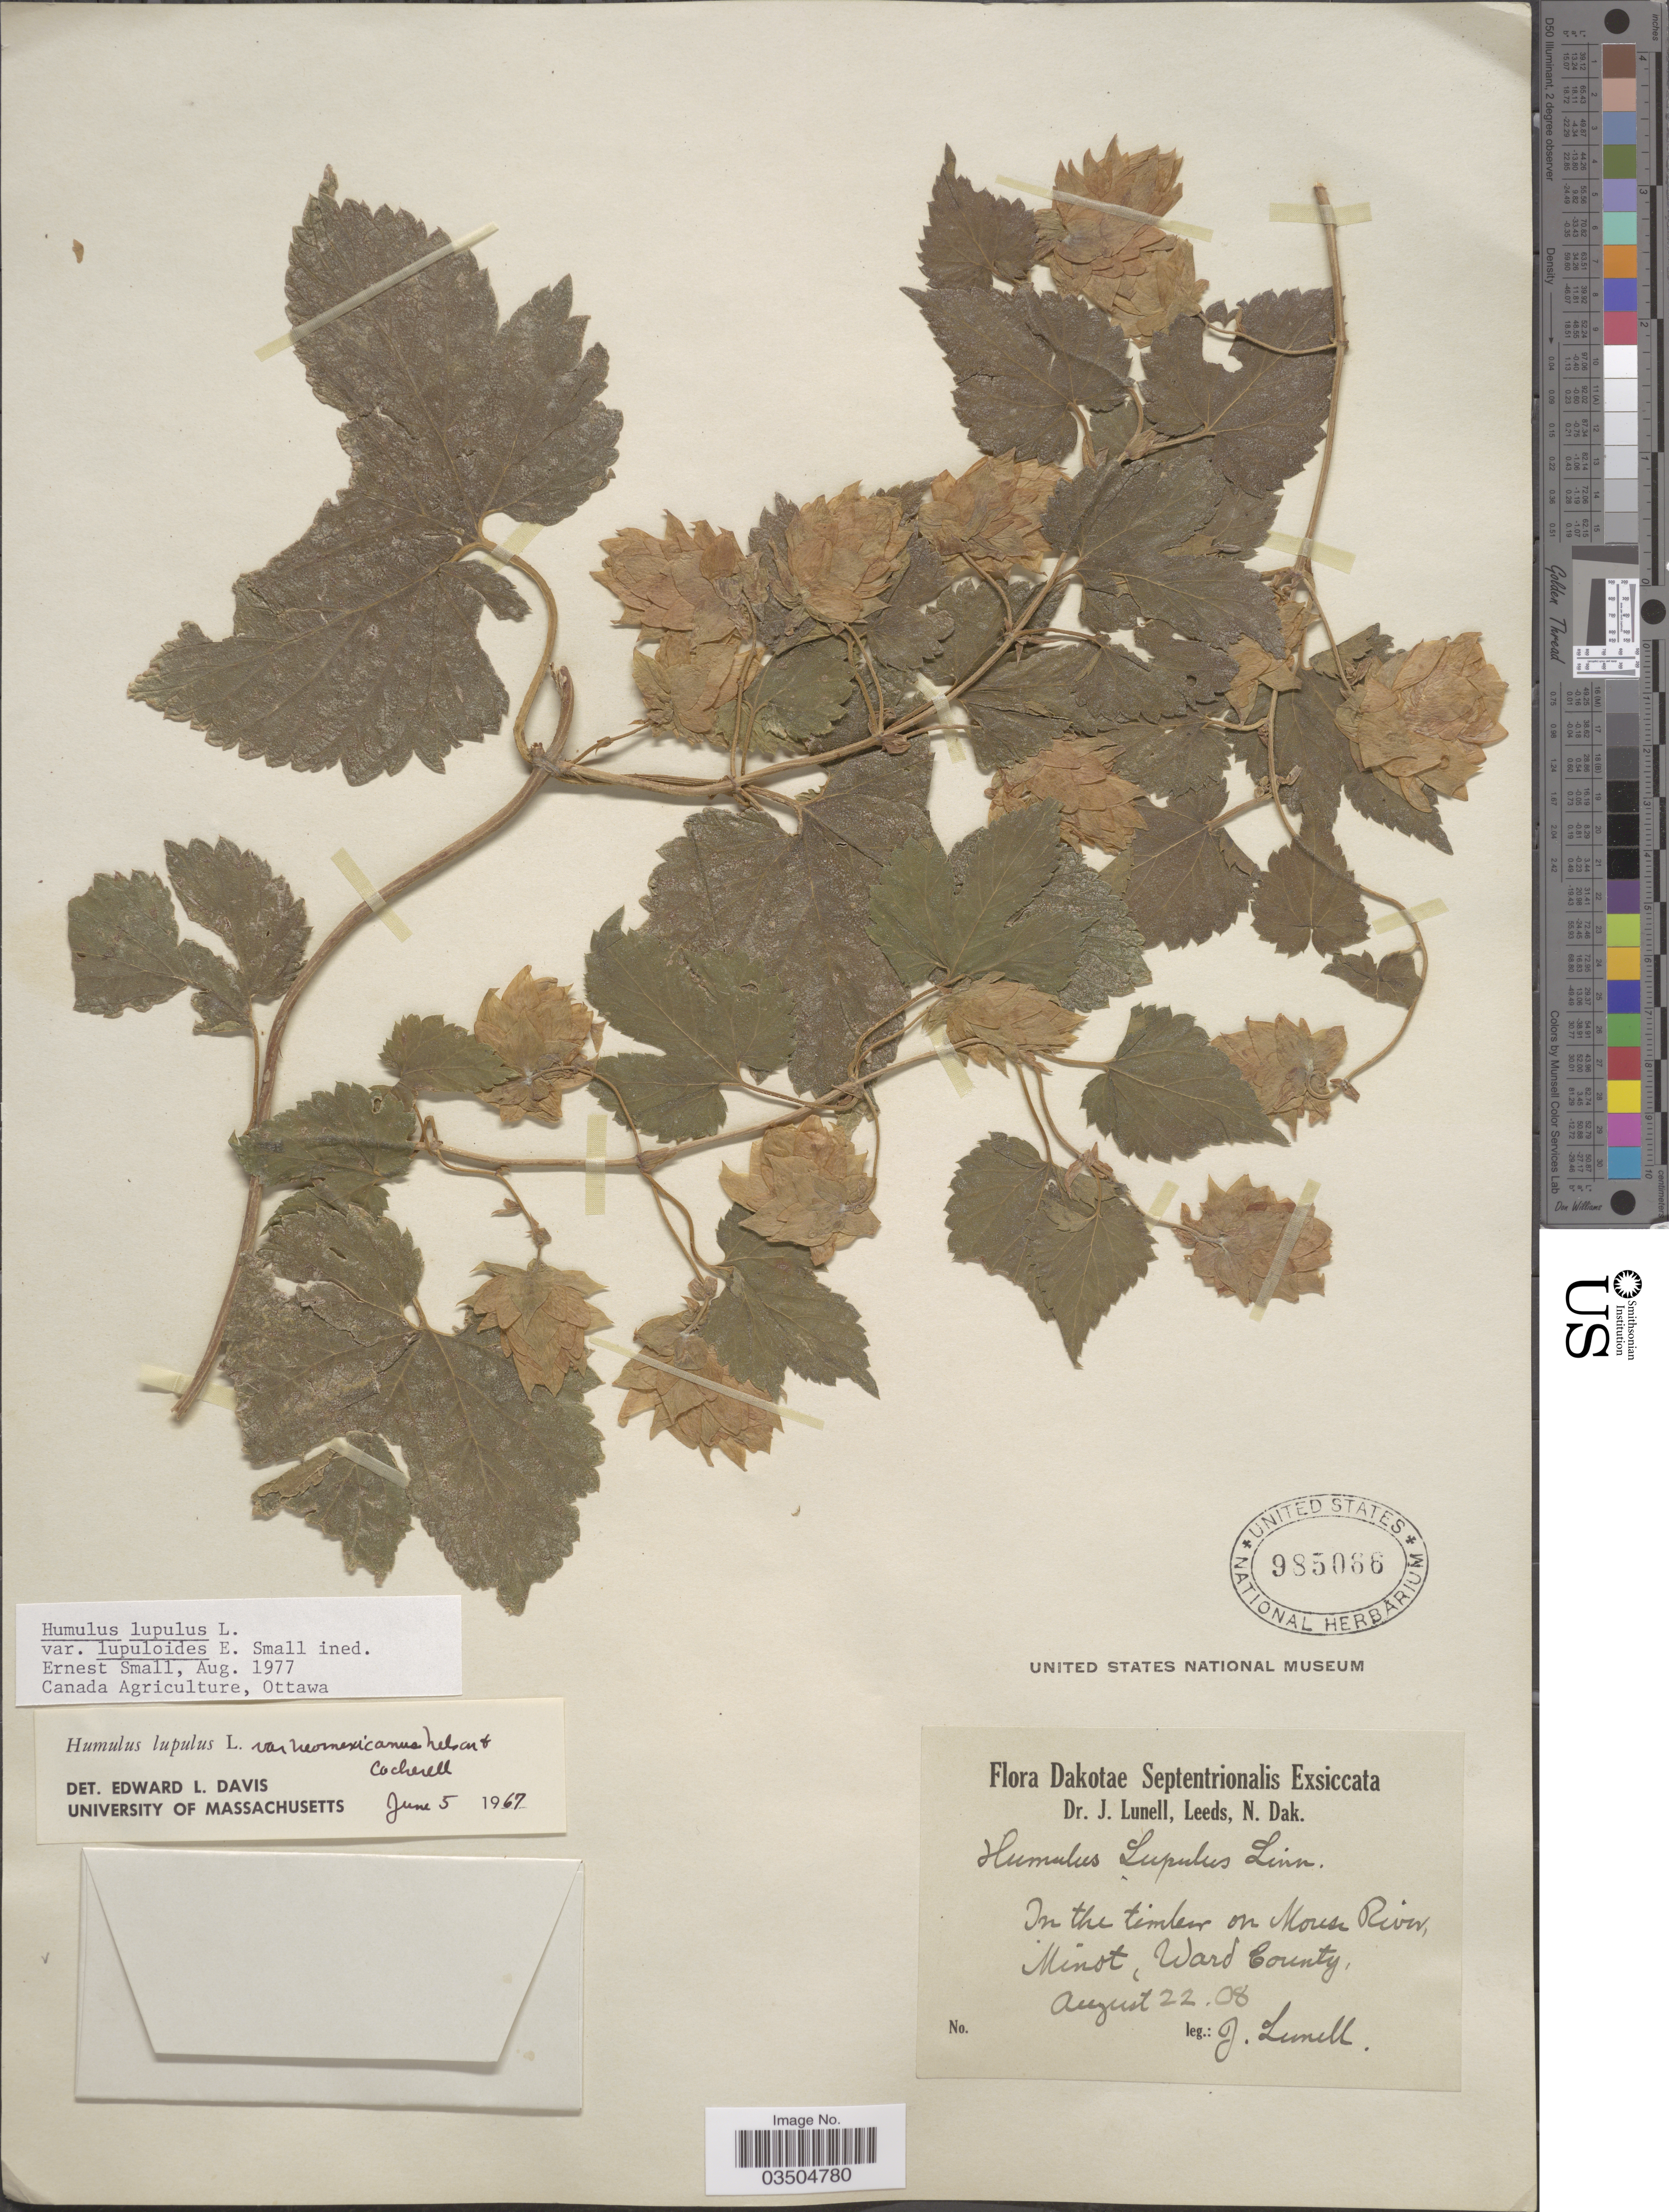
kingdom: Plantae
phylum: Tracheophyta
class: Magnoliopsida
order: Rosales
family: Cannabaceae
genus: Humulus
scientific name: Humulus americanus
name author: Nutt.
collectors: J. Lunell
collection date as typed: Transcribed d/m/y: 22/8/8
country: United States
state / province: North Dakota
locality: Dakotae Septentrionalis. In the timber on Mouse River, Minot, Ward County.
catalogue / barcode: US 985066